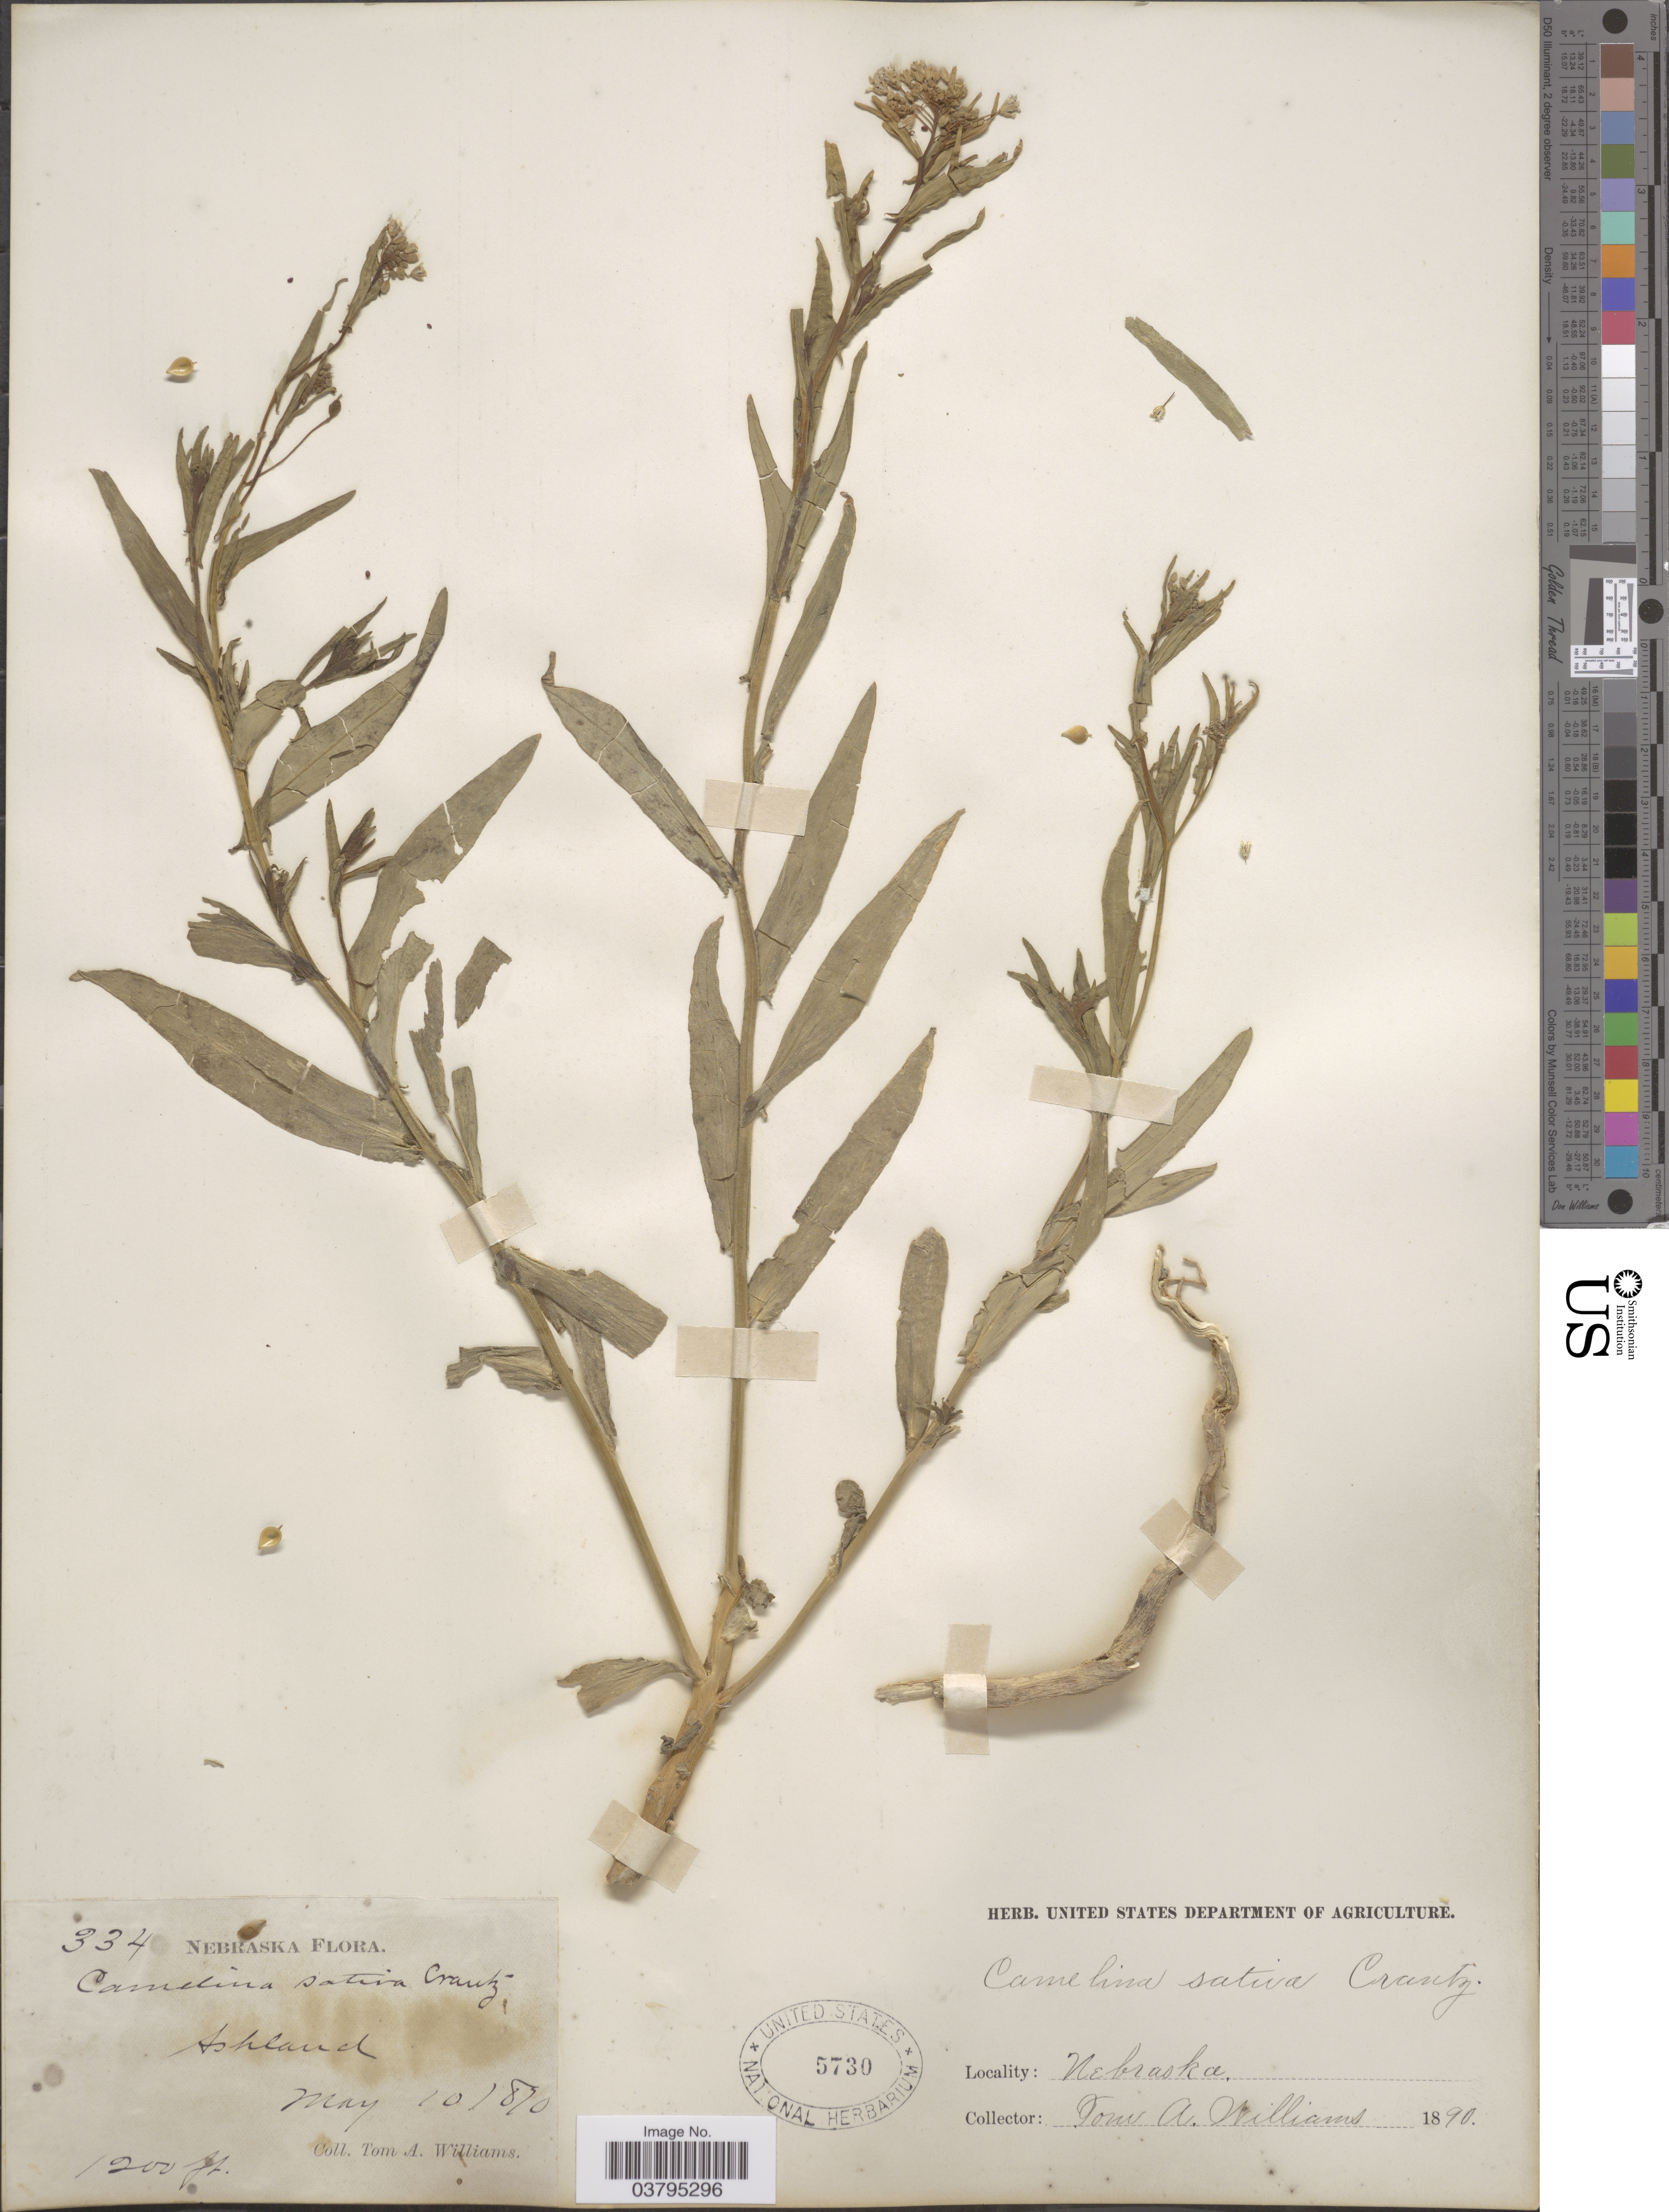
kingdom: Plantae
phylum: Tracheophyta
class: Magnoliopsida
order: Brassicales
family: Brassicaceae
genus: Camelina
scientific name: Camelina microcarpa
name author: DC.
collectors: T. Williams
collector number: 334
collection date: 1890-05-10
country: United States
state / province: Nebraska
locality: Ashland.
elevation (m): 366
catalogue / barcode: US 5730